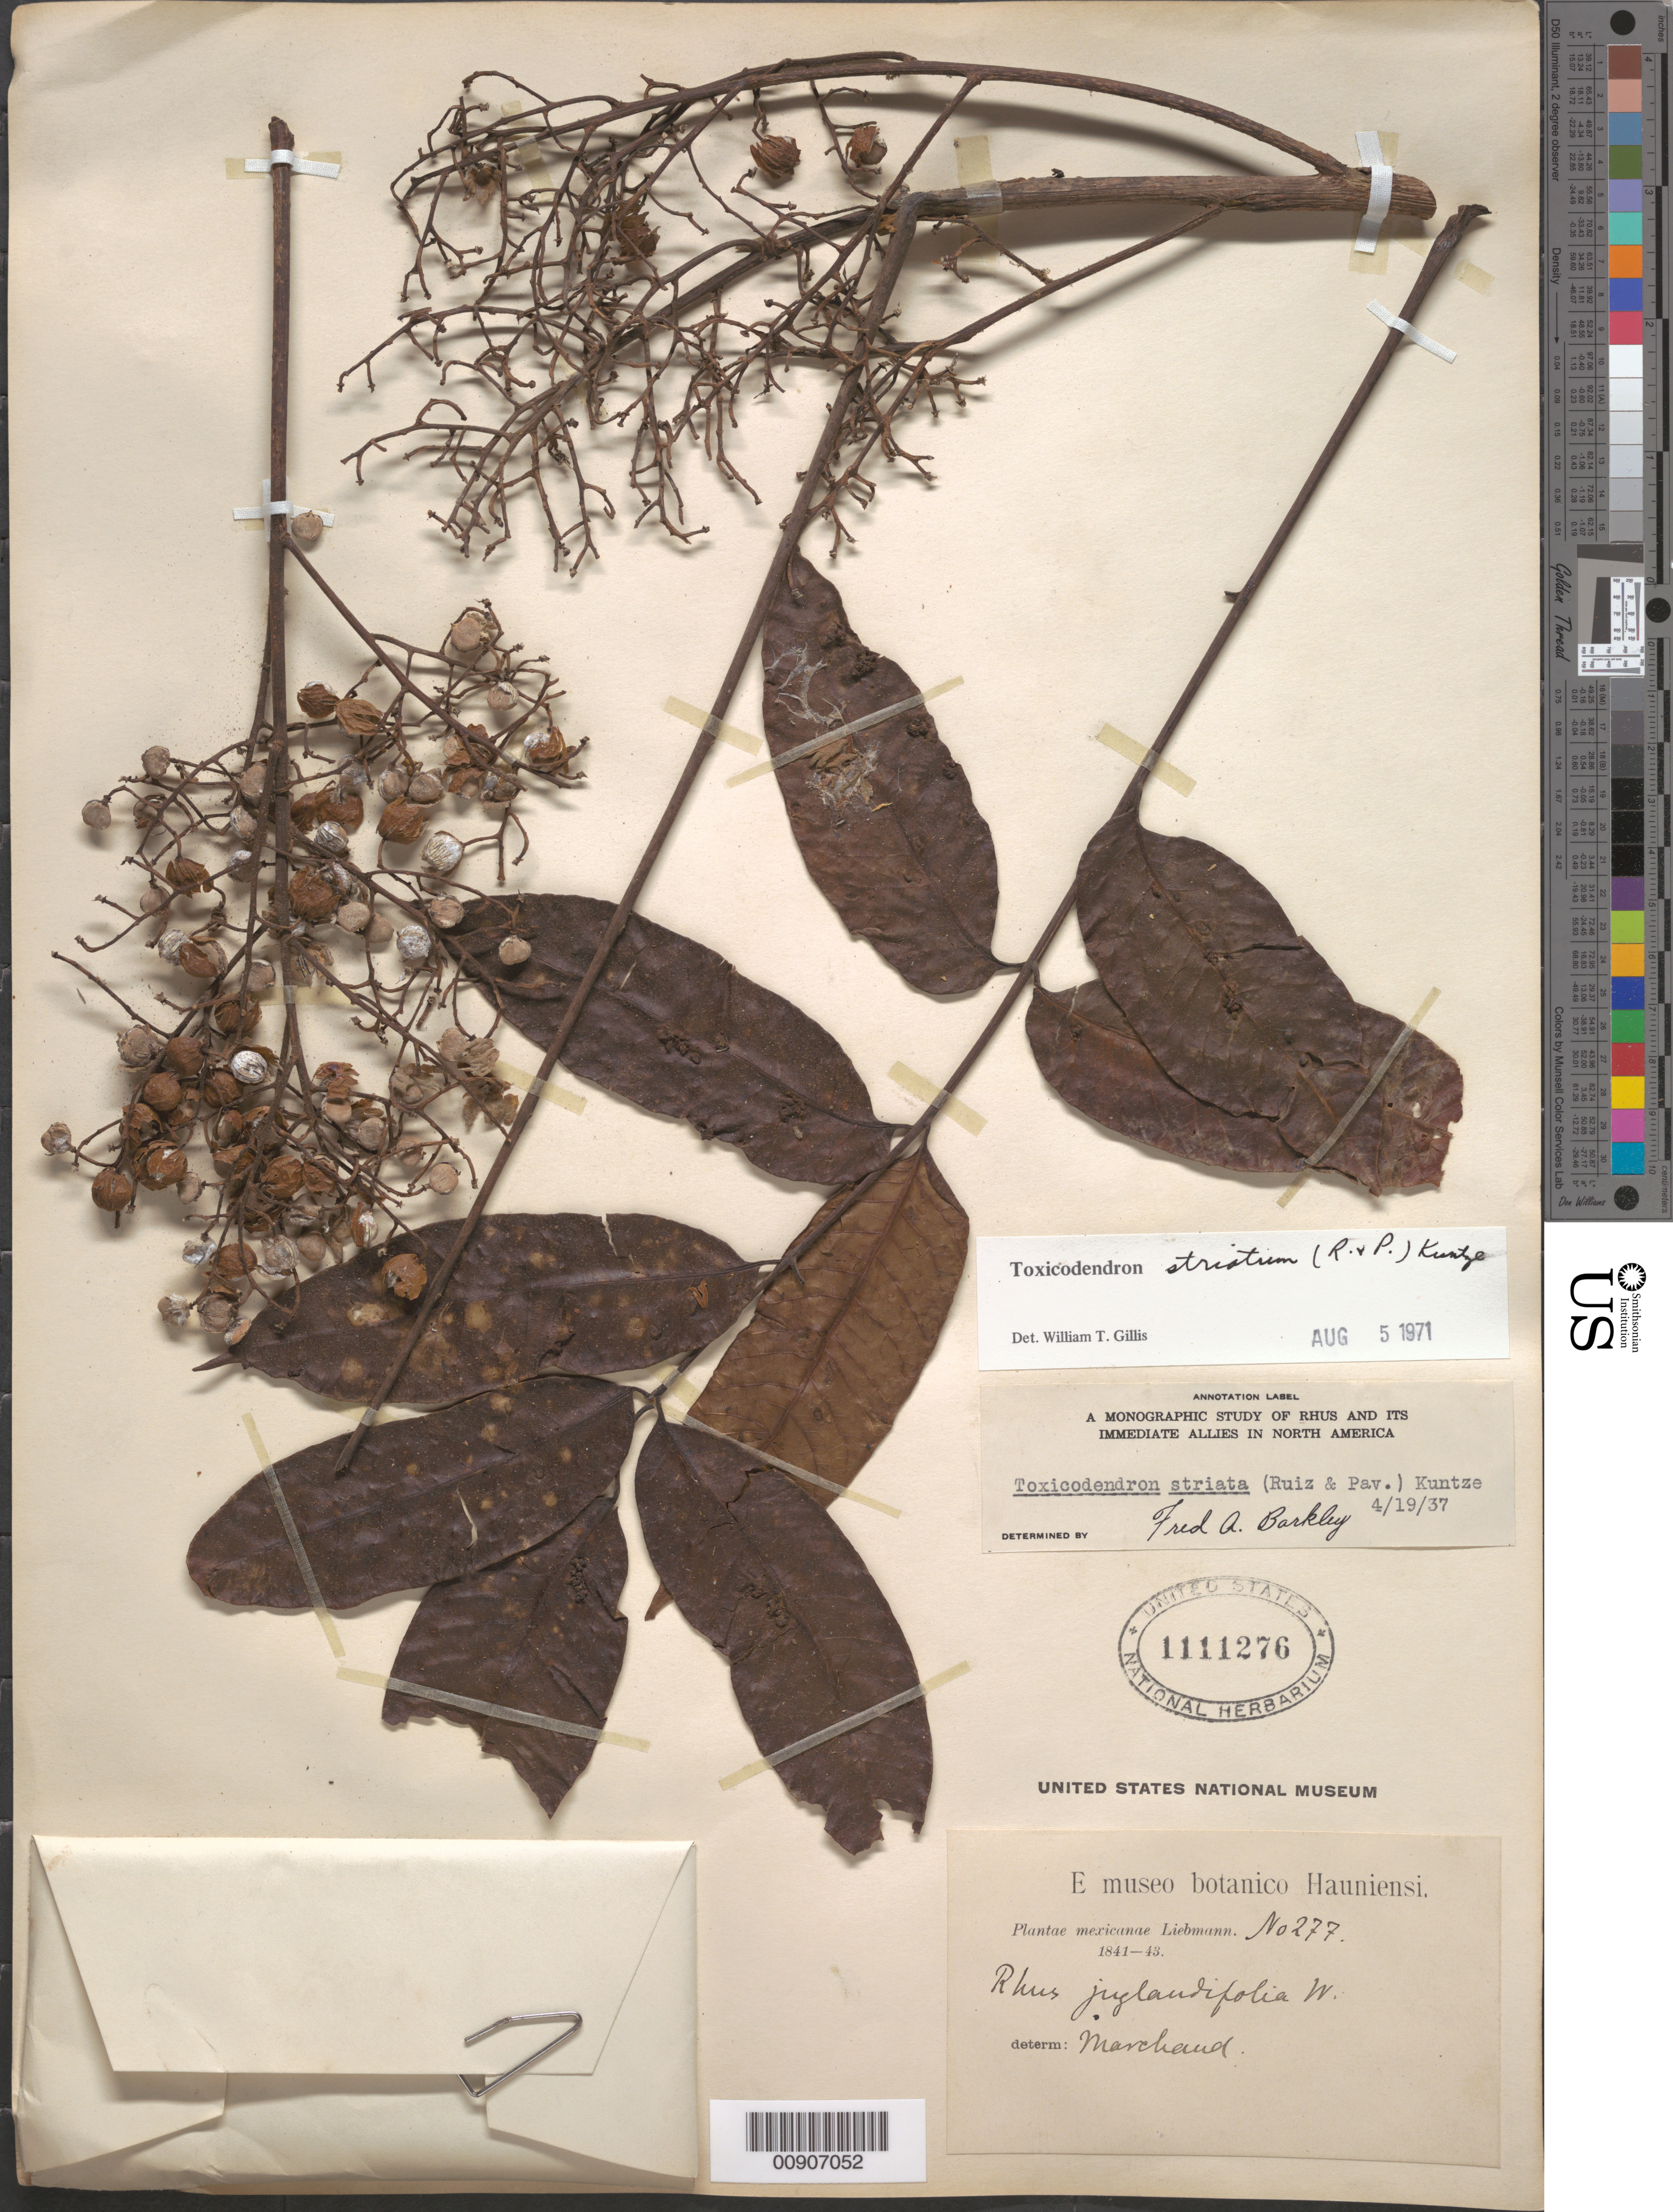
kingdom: Plantae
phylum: Tracheophyta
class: Magnoliopsida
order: Sapindales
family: Anacardiaceae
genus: Toxicodendron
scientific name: Toxicodendron striatum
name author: (Ruiz & Pav.) Kuntze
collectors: F. M. Liebmann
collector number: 277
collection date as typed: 1841 to -- --- 1843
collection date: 1841/1843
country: Mexico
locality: Mexico.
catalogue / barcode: US 1111276